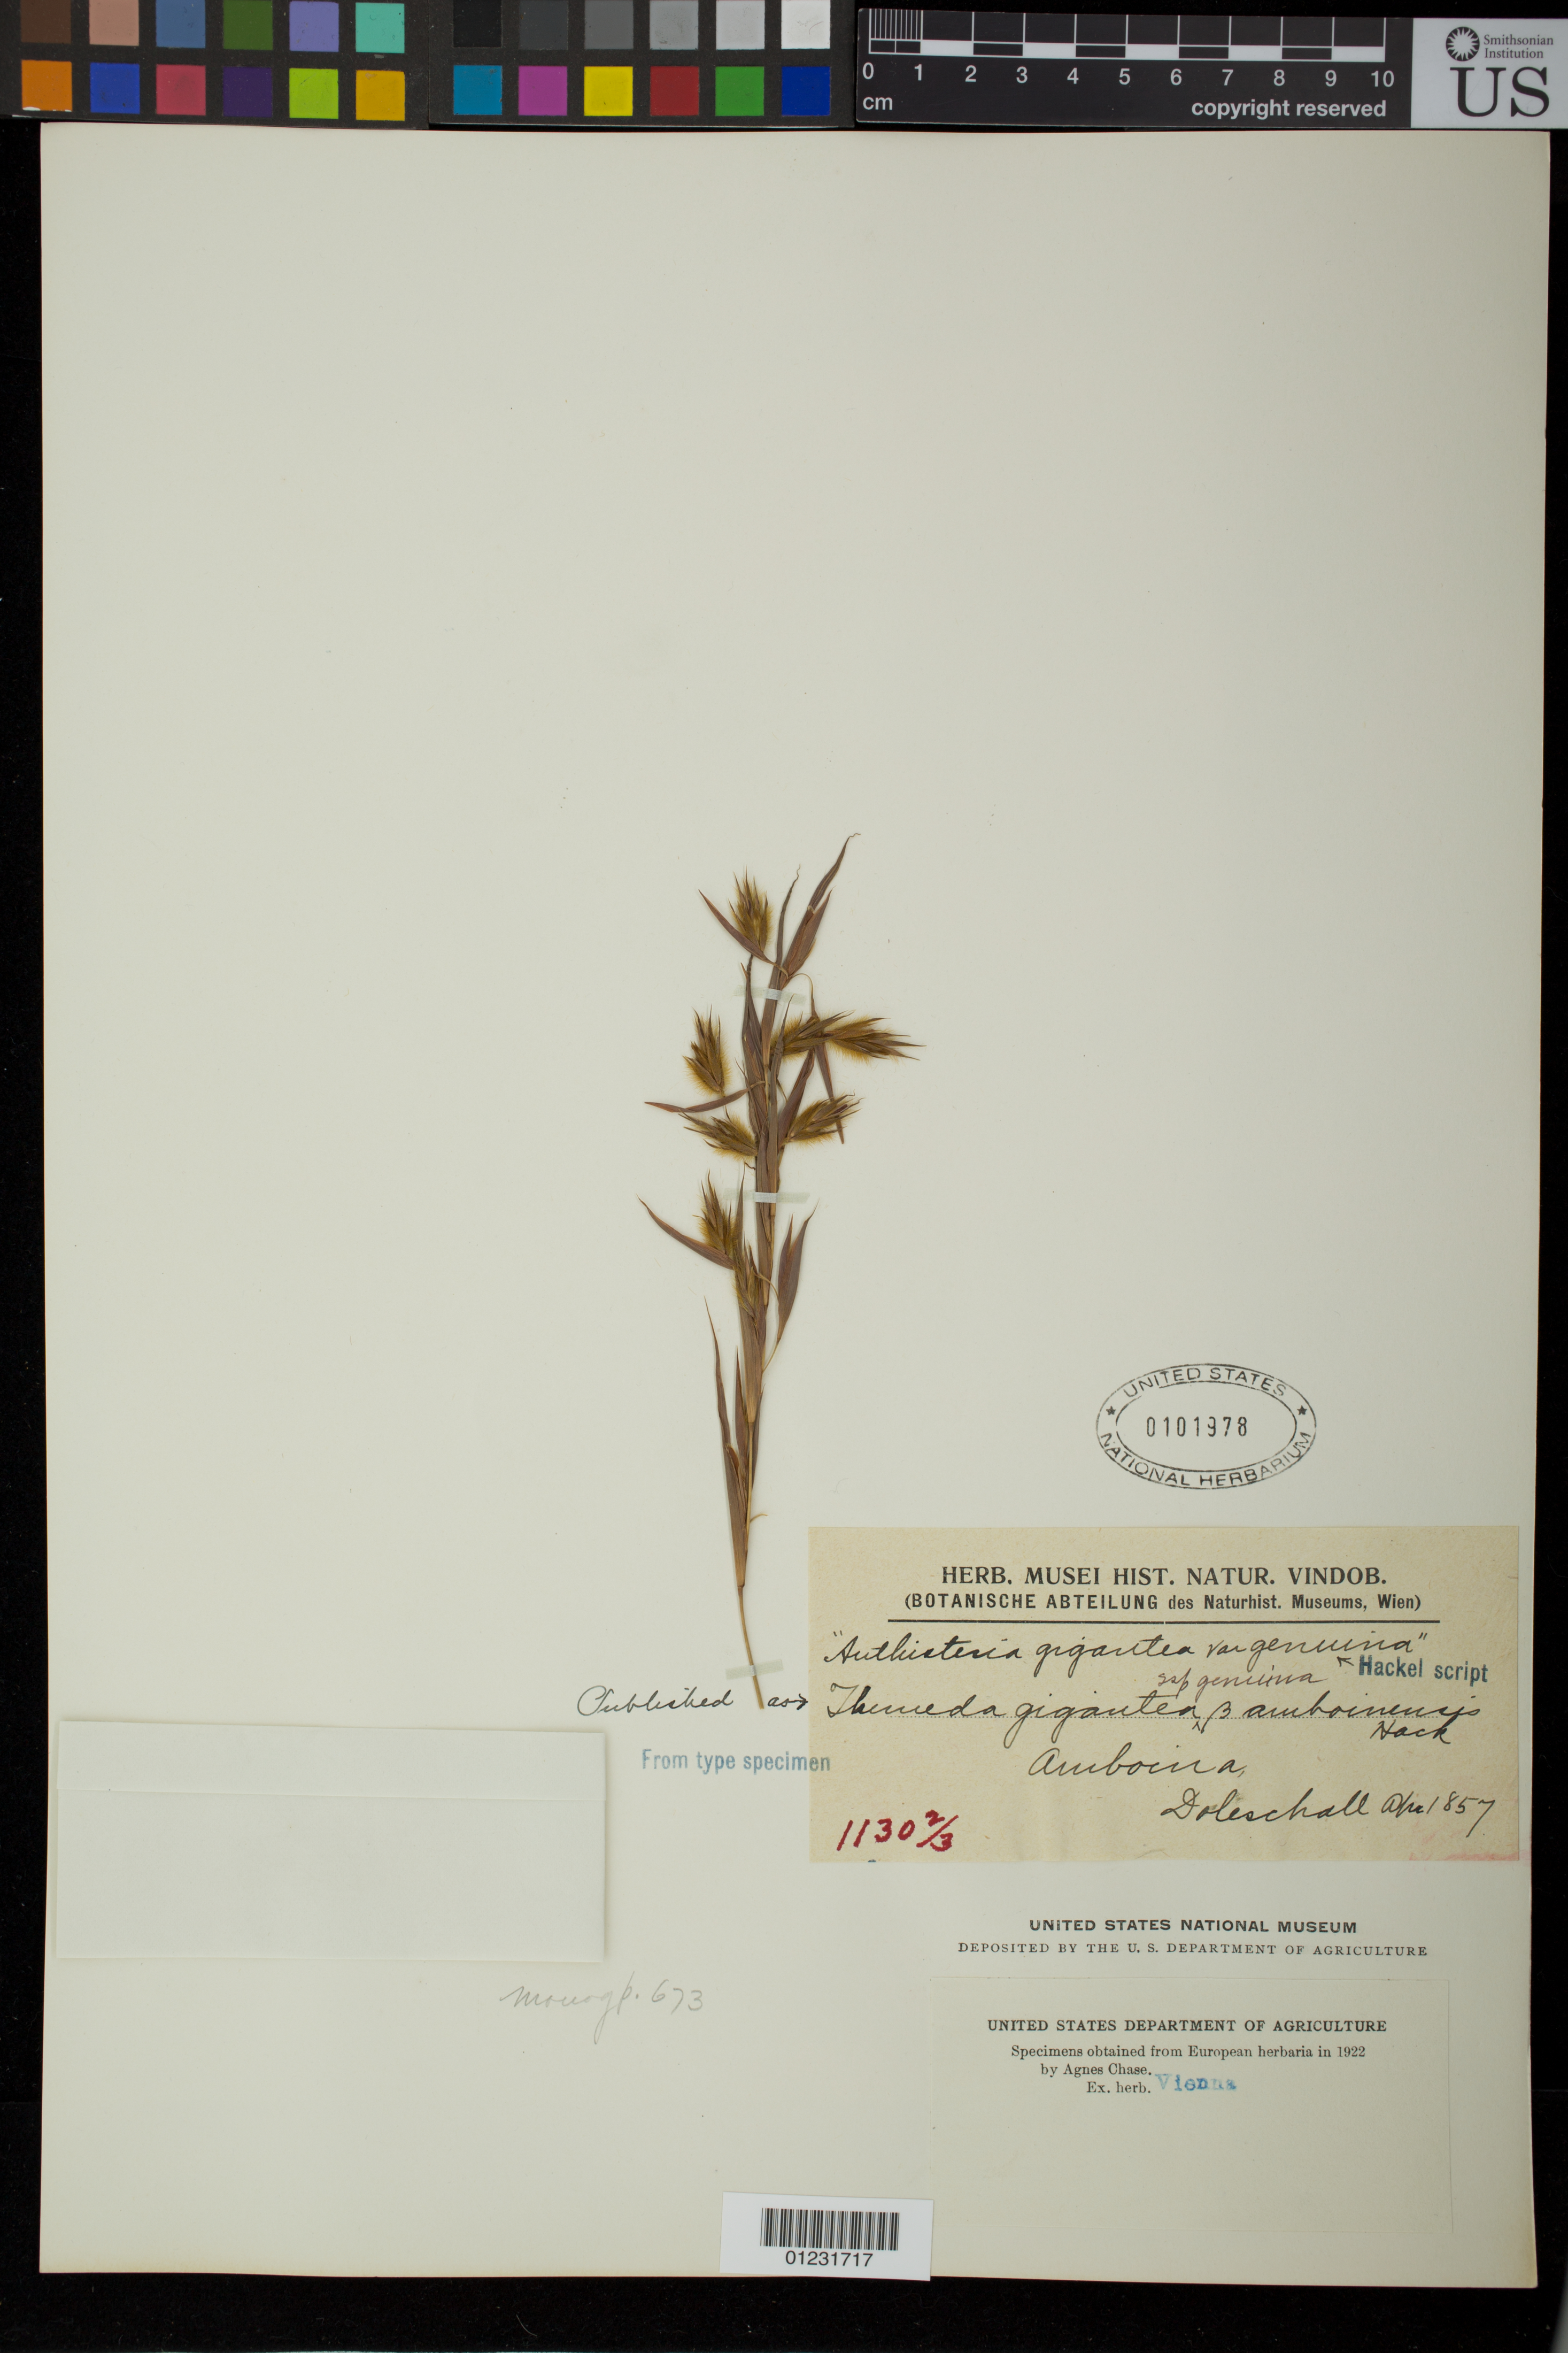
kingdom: Plantae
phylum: Tracheophyta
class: Liliopsida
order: Poales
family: Poaceae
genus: Themeda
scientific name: Themeda gigantea var. amboinensis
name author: Hack. in A. DC. & C. DC.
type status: Syntype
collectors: C. Doleschall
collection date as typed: Apr 1857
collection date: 1857-04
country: Indonesia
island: Amboina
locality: Amboina.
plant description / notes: Fragmentary material of type specimen ex herb. Vienna.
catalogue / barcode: US 101978